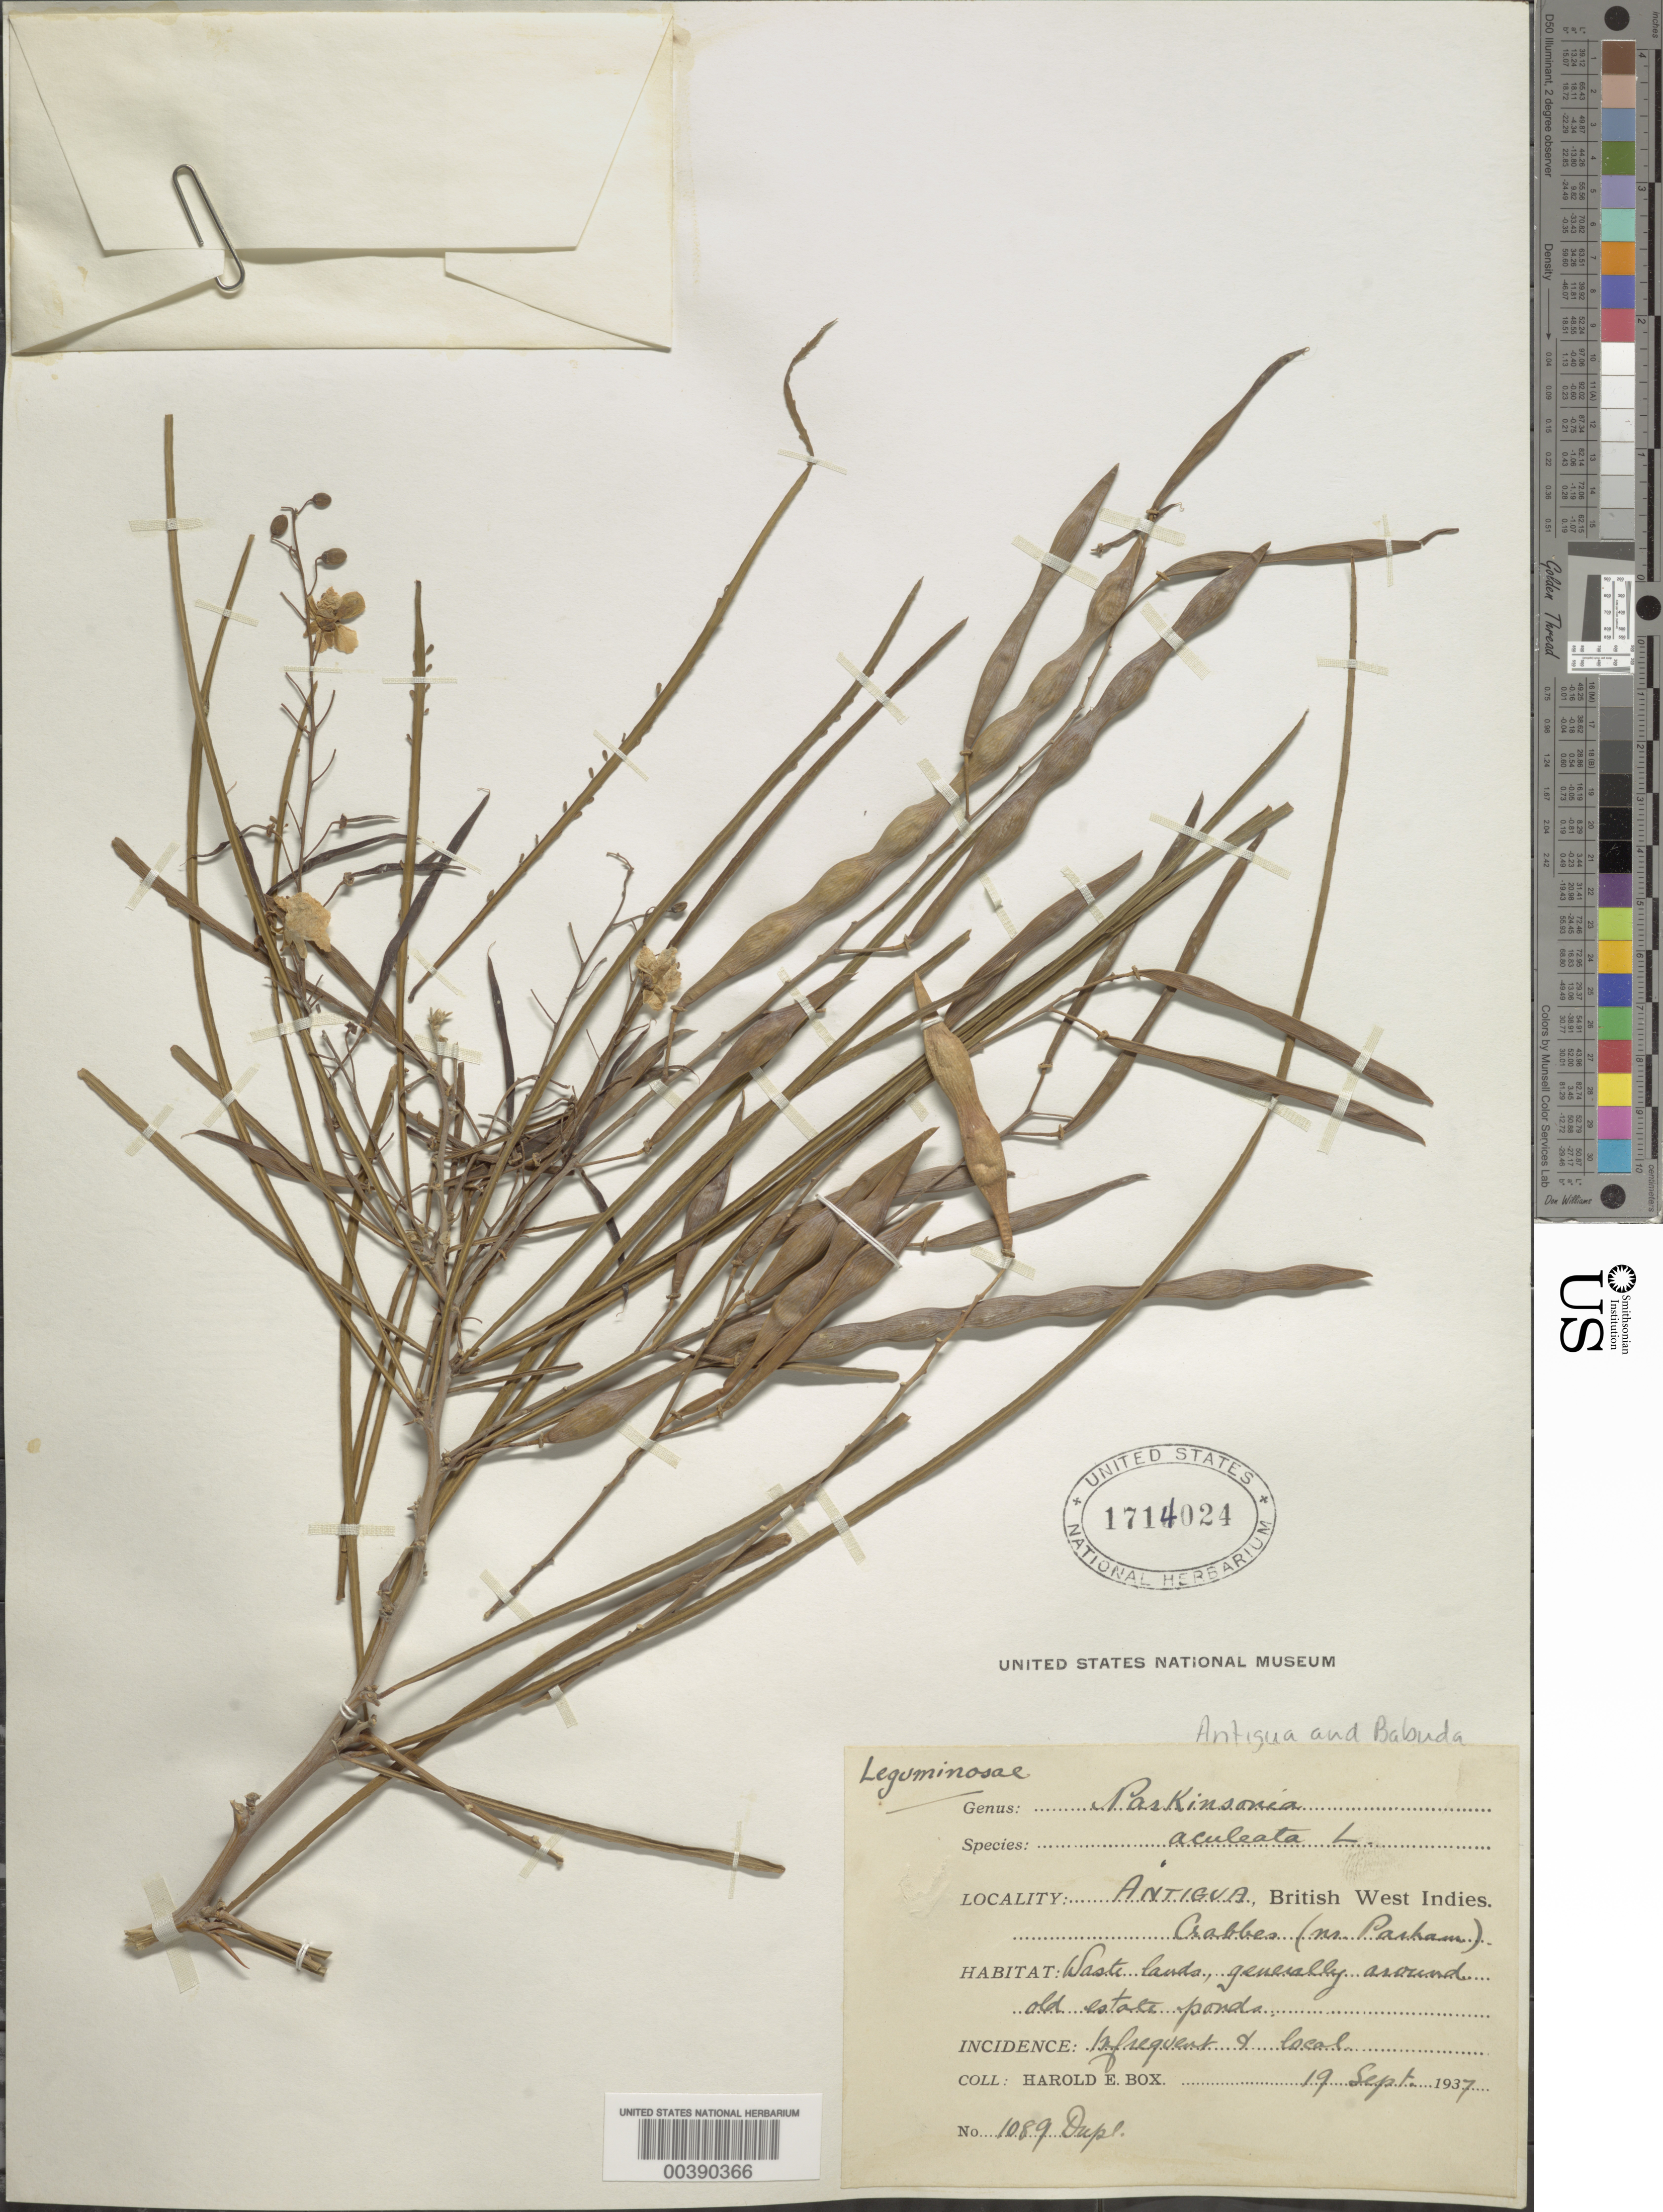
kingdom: Plantae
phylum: Tracheophyta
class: Magnoliopsida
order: Fabales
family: Fabaceae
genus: Parkinsonia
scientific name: Parkinsonia aculeata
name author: L.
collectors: H. E. Box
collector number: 1089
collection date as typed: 19 Sep 1937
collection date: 1937-09-19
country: Antigua and Barbuda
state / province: Saint Peter (?)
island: Antigua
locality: Crabbea near Pasham. [Parham in Saint Peter Parish?]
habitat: Waste lands, generally around old estate ponds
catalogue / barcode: US 1714024